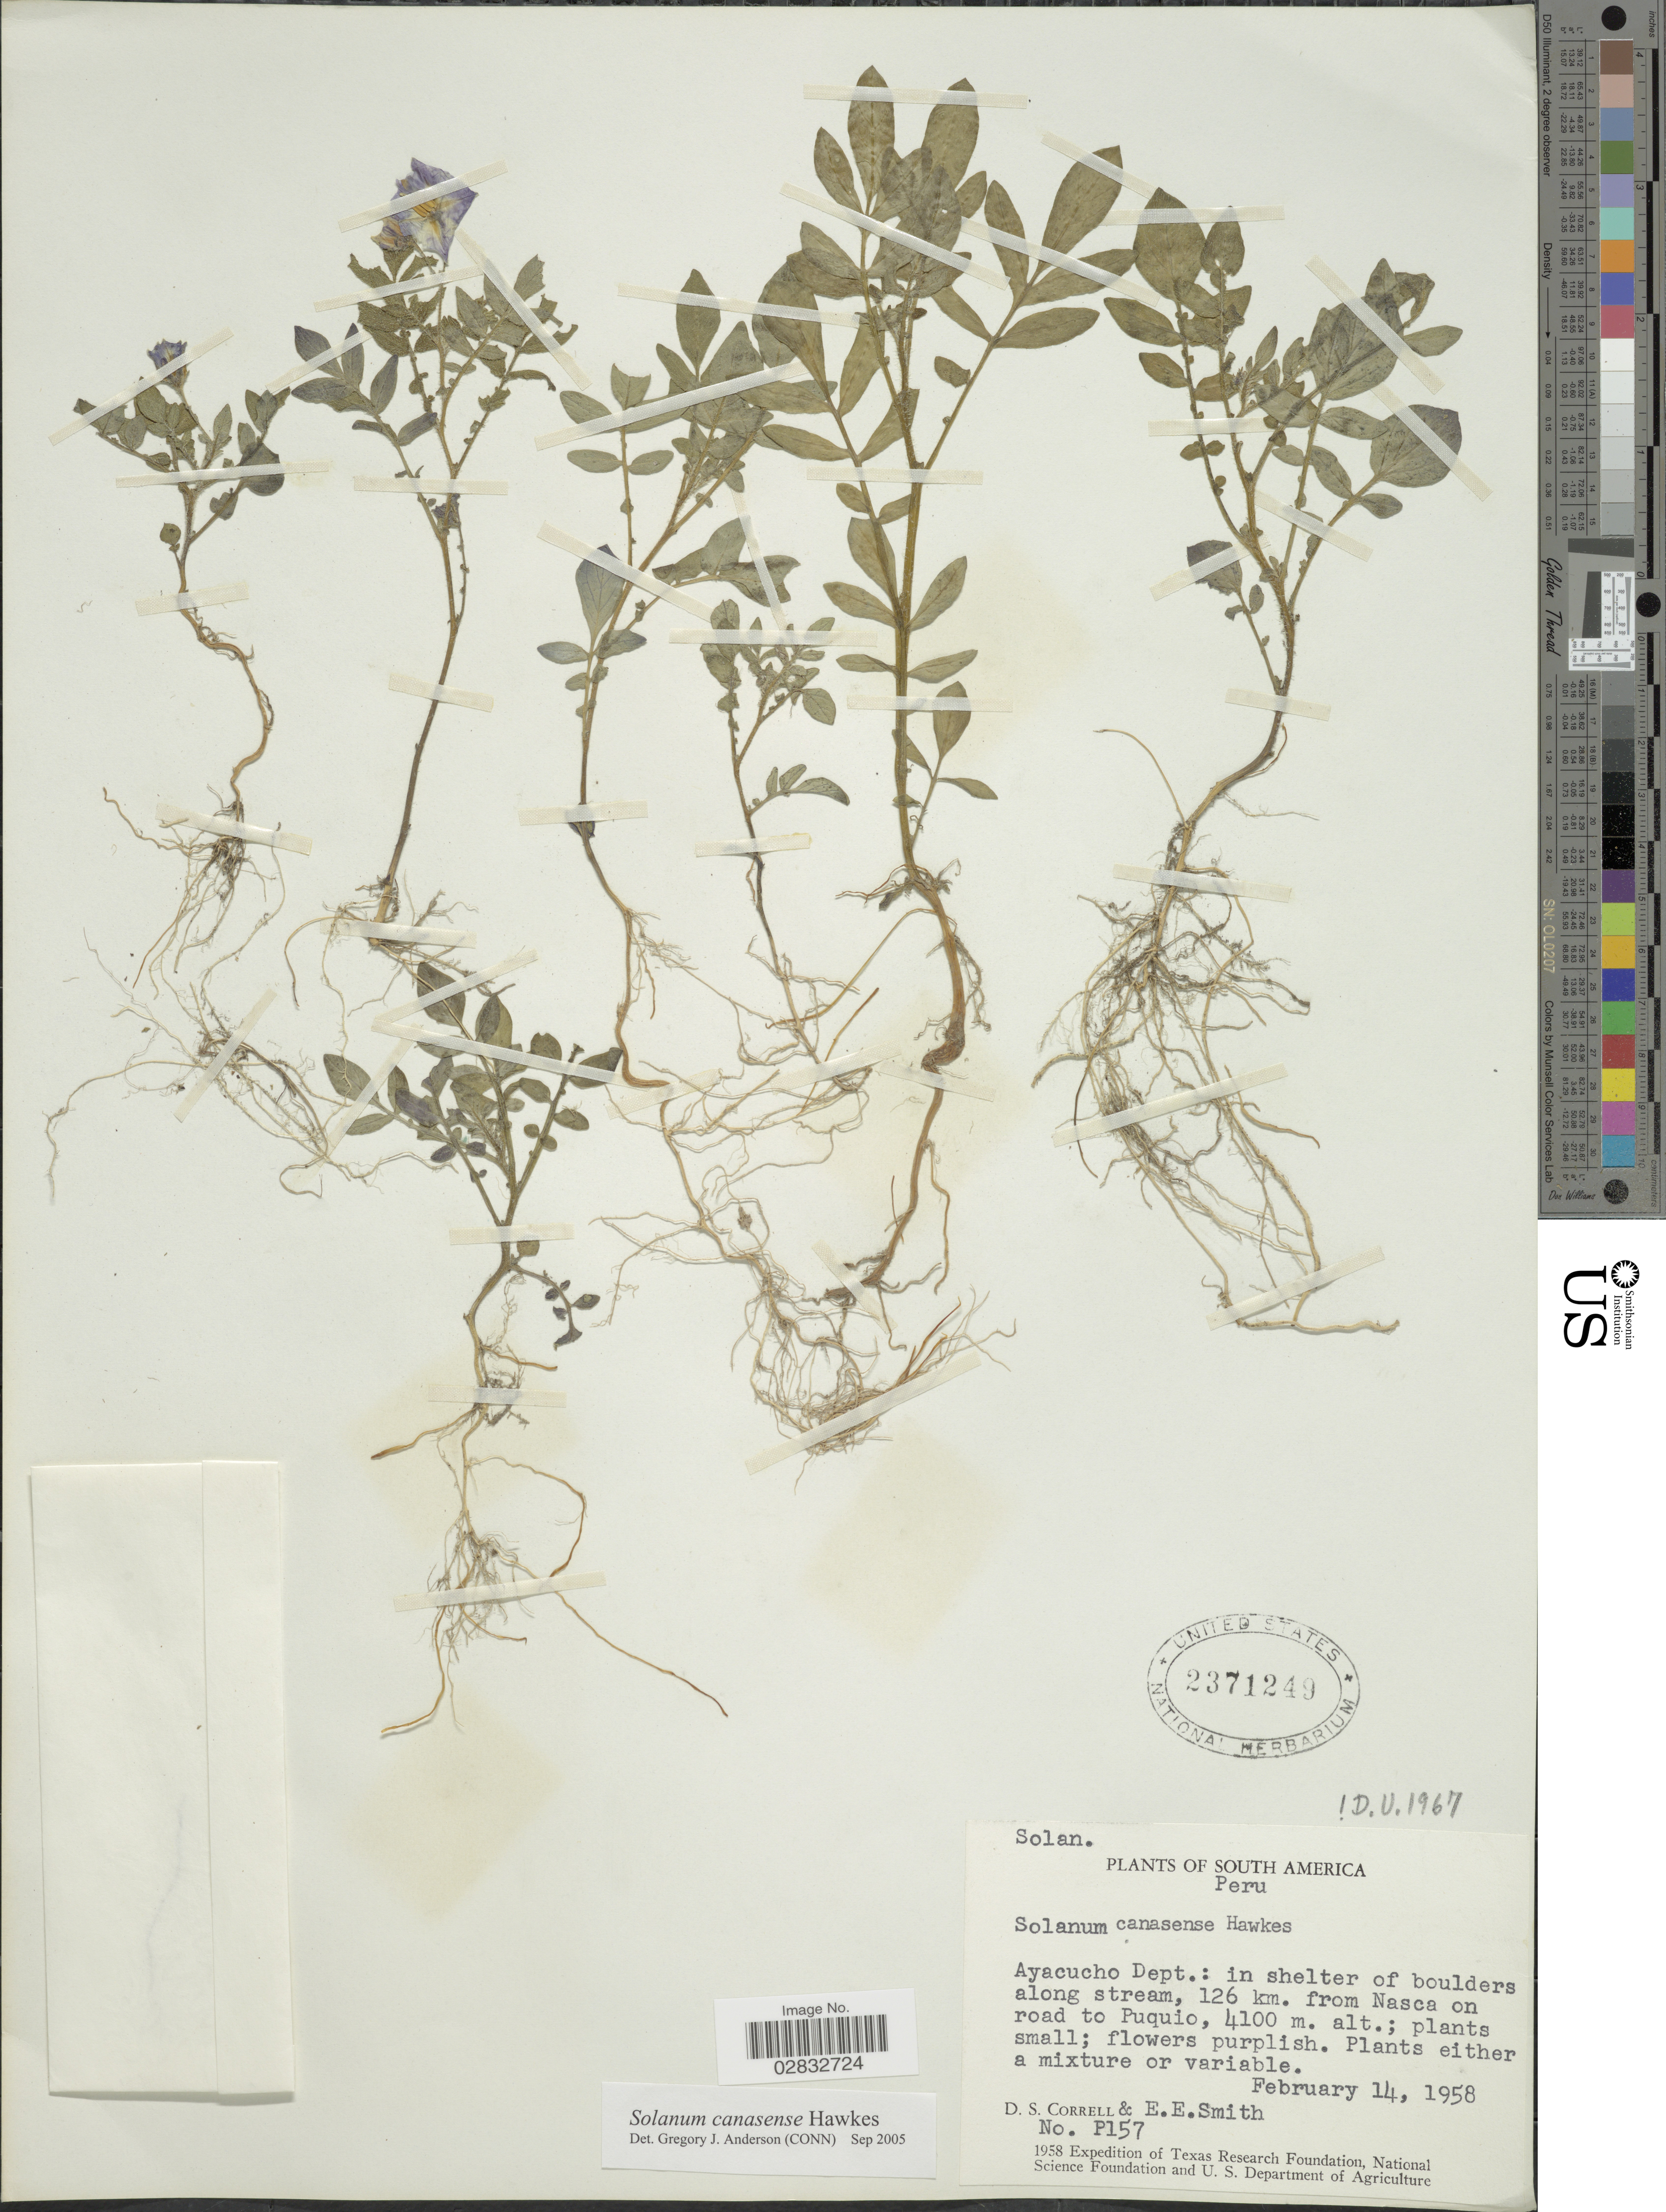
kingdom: Plantae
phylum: Tracheophyta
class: Magnoliopsida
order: Solanales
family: Solanaceae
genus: Solanum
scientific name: Solanum canaosense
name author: L.B. Sm. & Downs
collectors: D. S. Correll & E. E. Smith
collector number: P157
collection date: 1958-02-14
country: Peru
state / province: Ayacucho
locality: Ayacucho Dept.: in shelter of boulders along stream, 126 km. from Nasca on road to Puquio.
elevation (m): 4100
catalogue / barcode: US 2371249